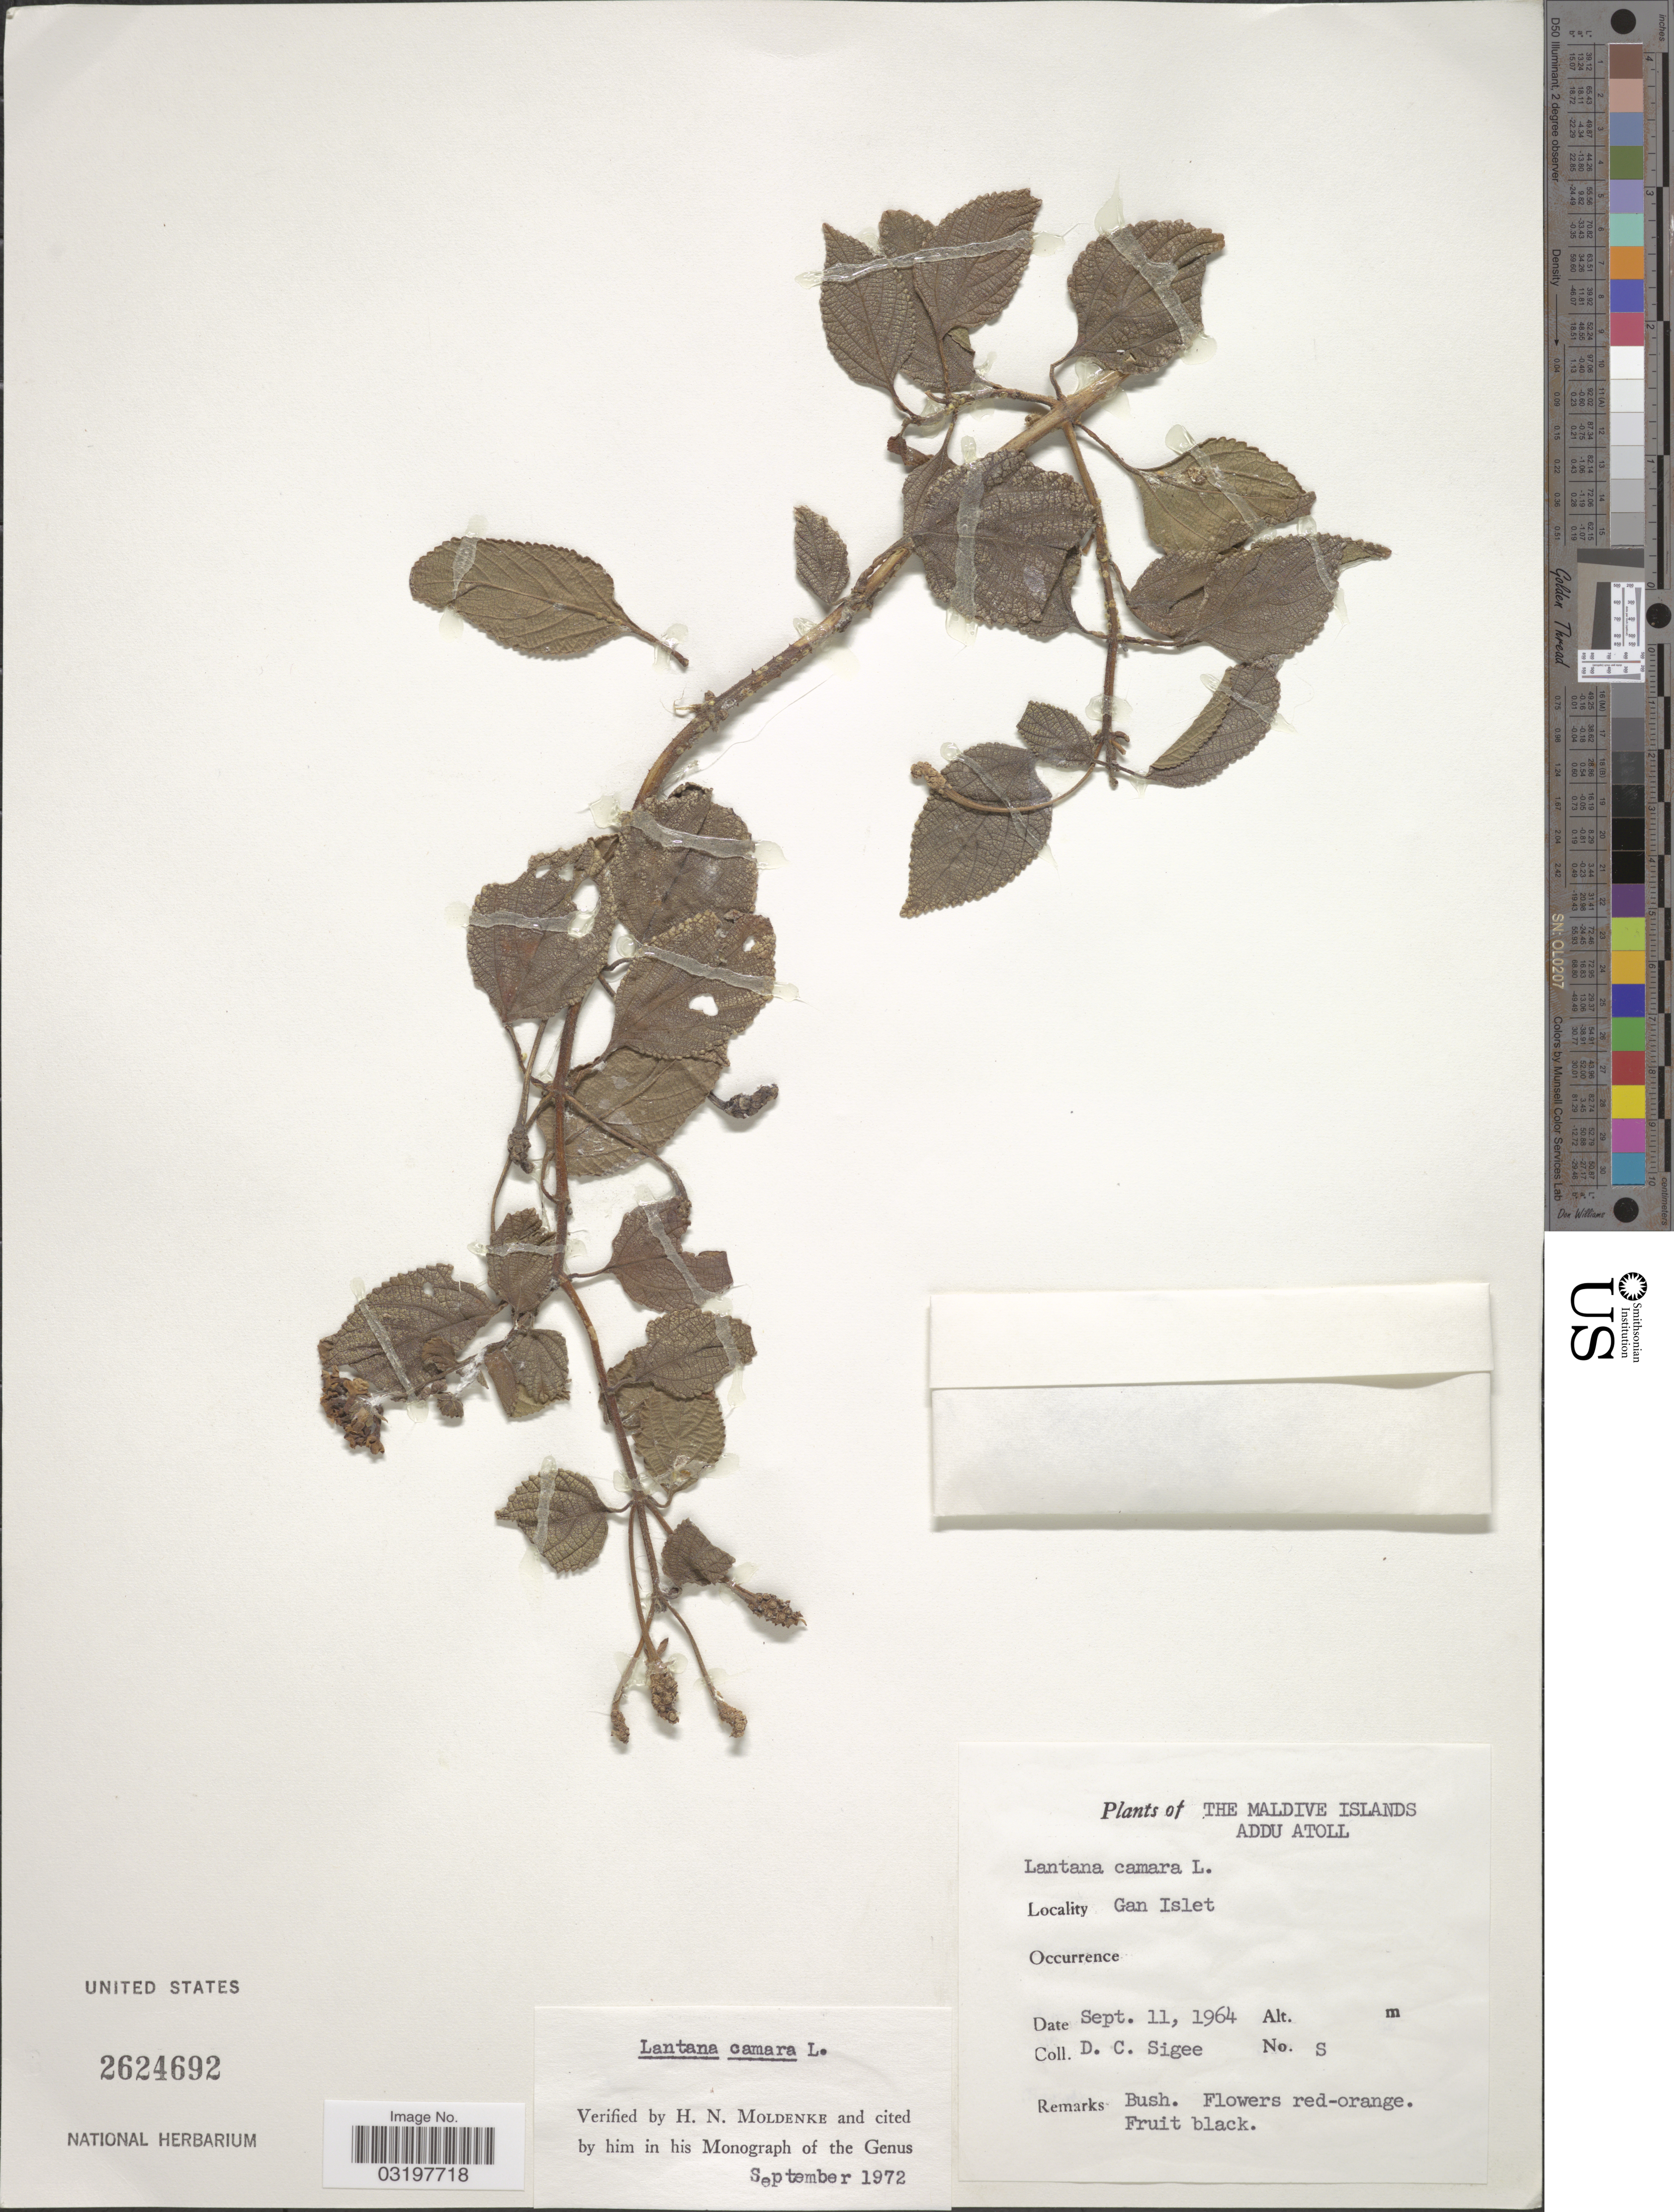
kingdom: Plantae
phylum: Tracheophyta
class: Magnoliopsida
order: Lamiales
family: Verbenaceae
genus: Lantana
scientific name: Lantana camara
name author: L.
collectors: D. C. Sigee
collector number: S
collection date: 1964-09-11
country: Maldive Islands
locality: Addu Atoll, Gan Islet.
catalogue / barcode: US 2624692